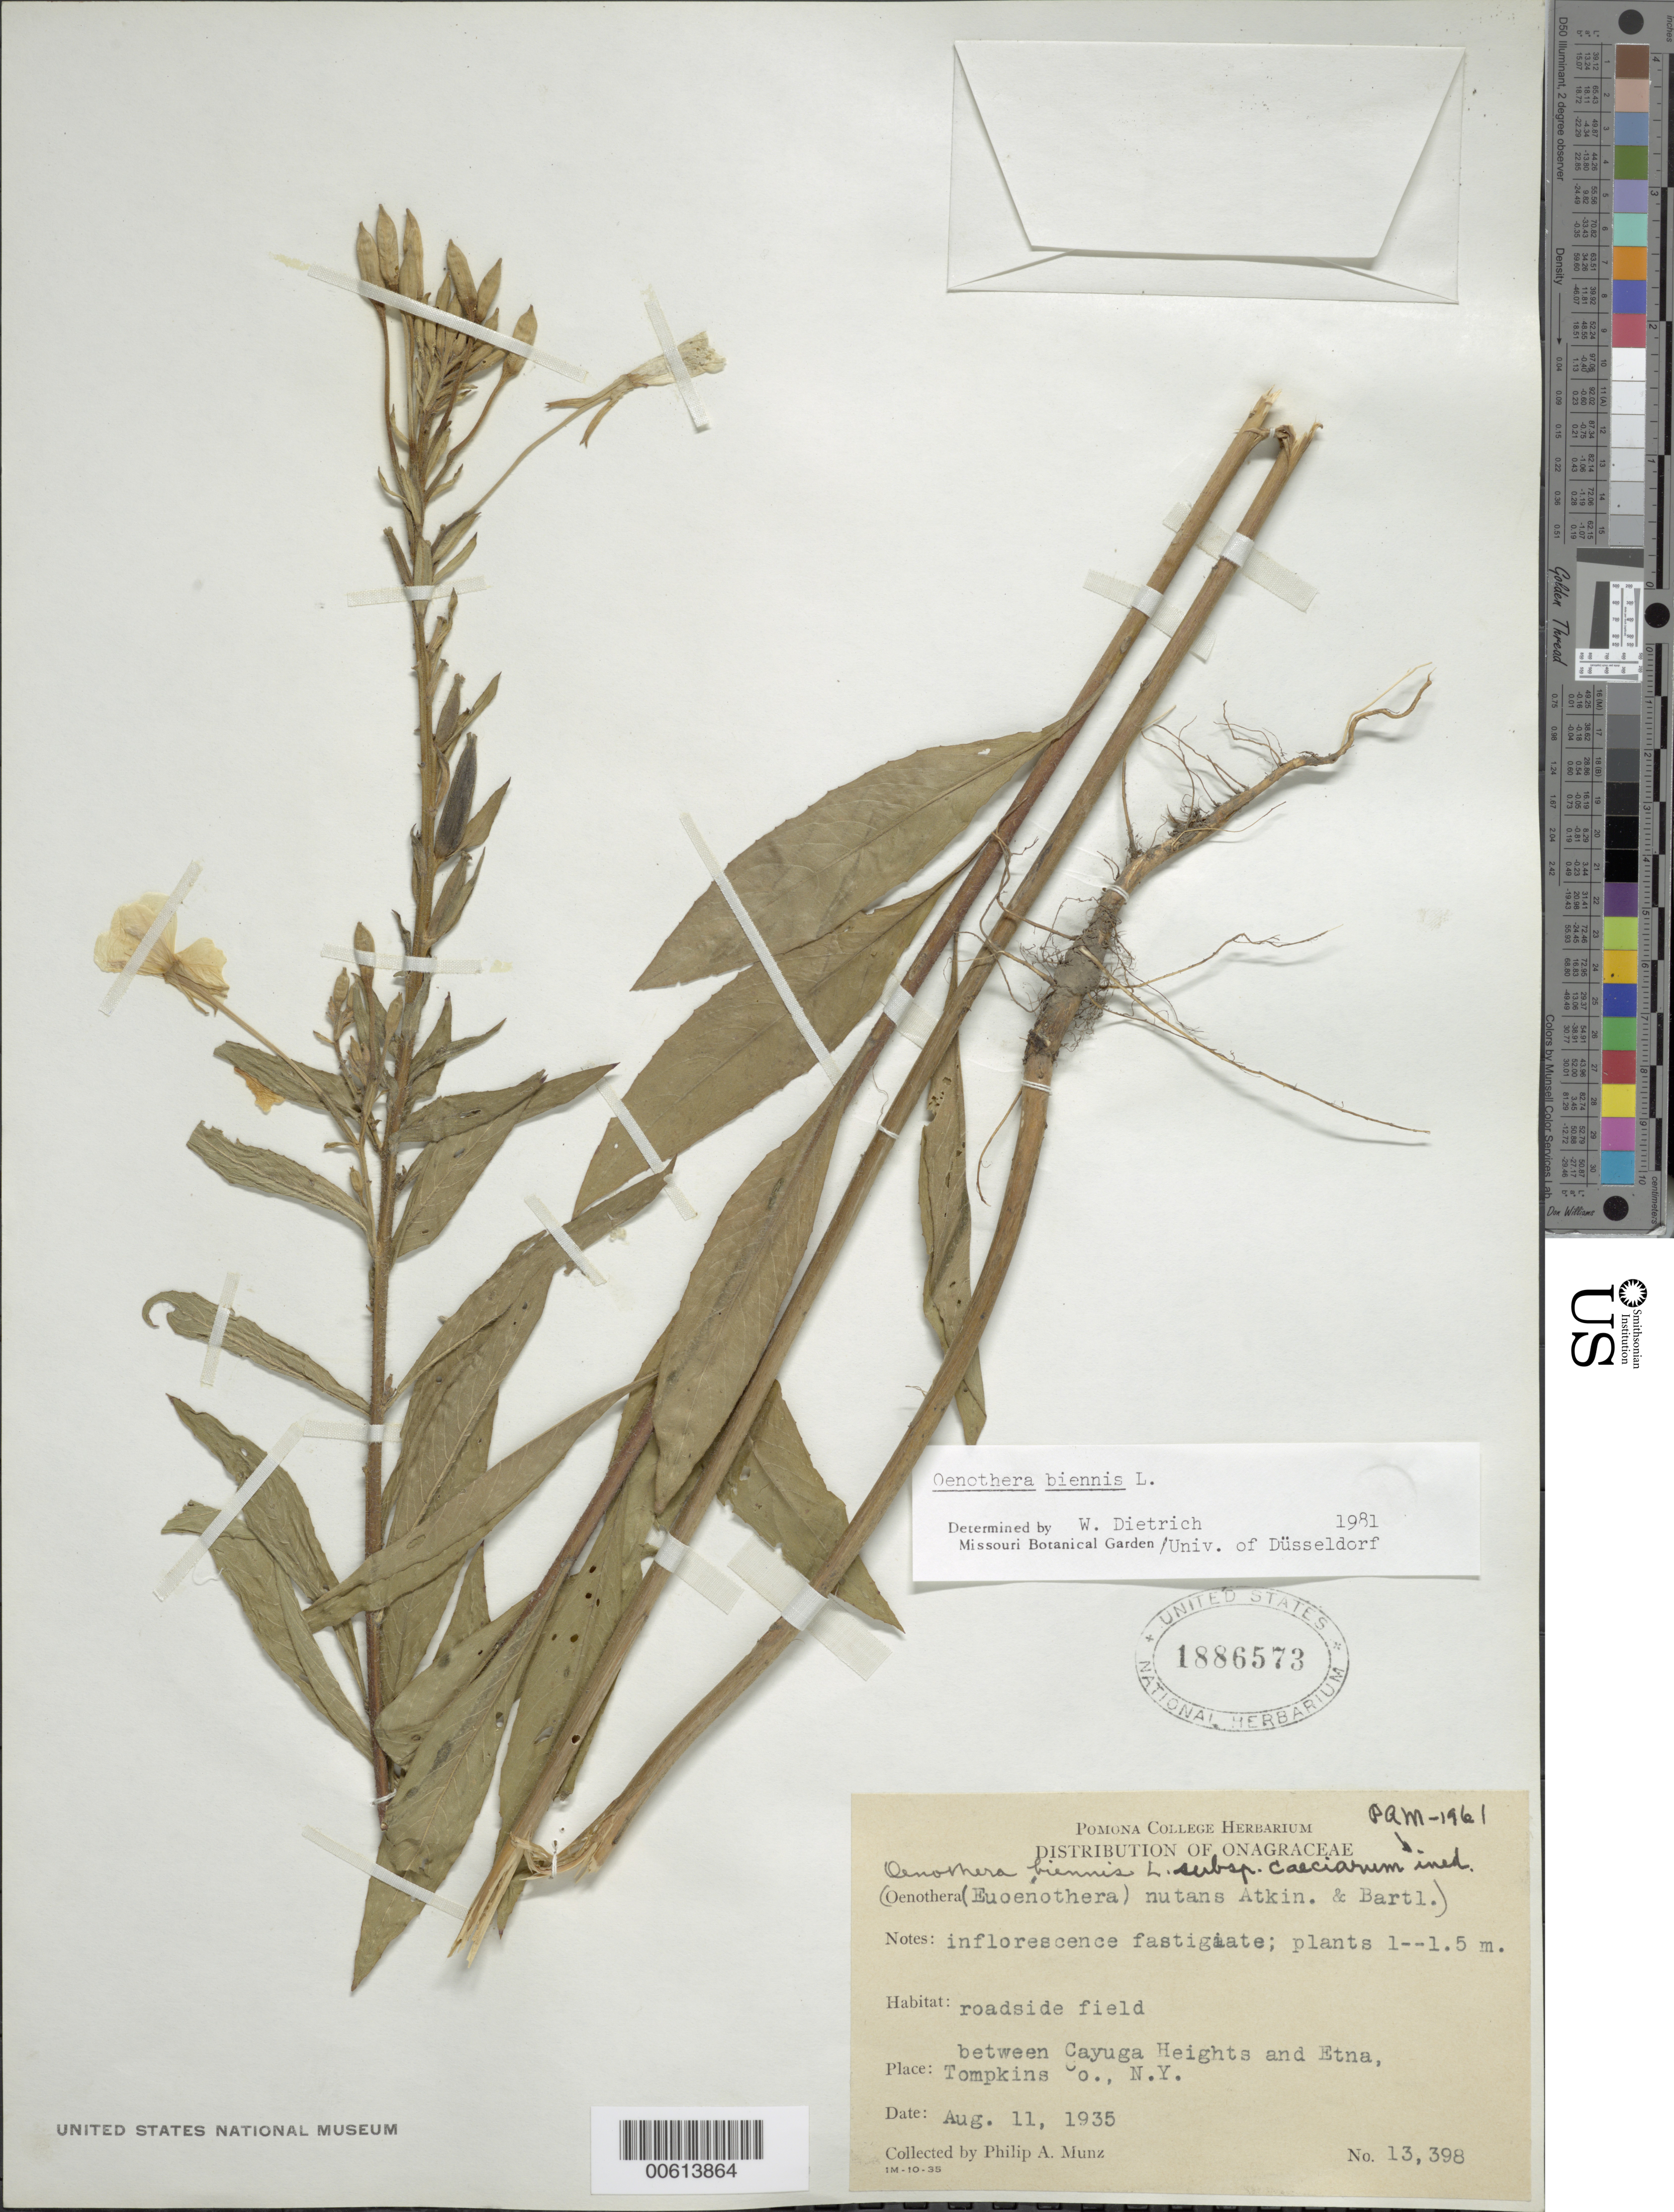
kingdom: Plantae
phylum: Tracheophyta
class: Magnoliopsida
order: Myrtales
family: Onagraceae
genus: Oenothera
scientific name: Oenothera biennis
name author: L.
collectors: P. A. Munz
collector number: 13398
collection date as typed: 11 Aug 1935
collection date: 1935-08-11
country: United States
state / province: New York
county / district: Tompkins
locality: Between Cayuga Heights and Etna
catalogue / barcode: US 1886573